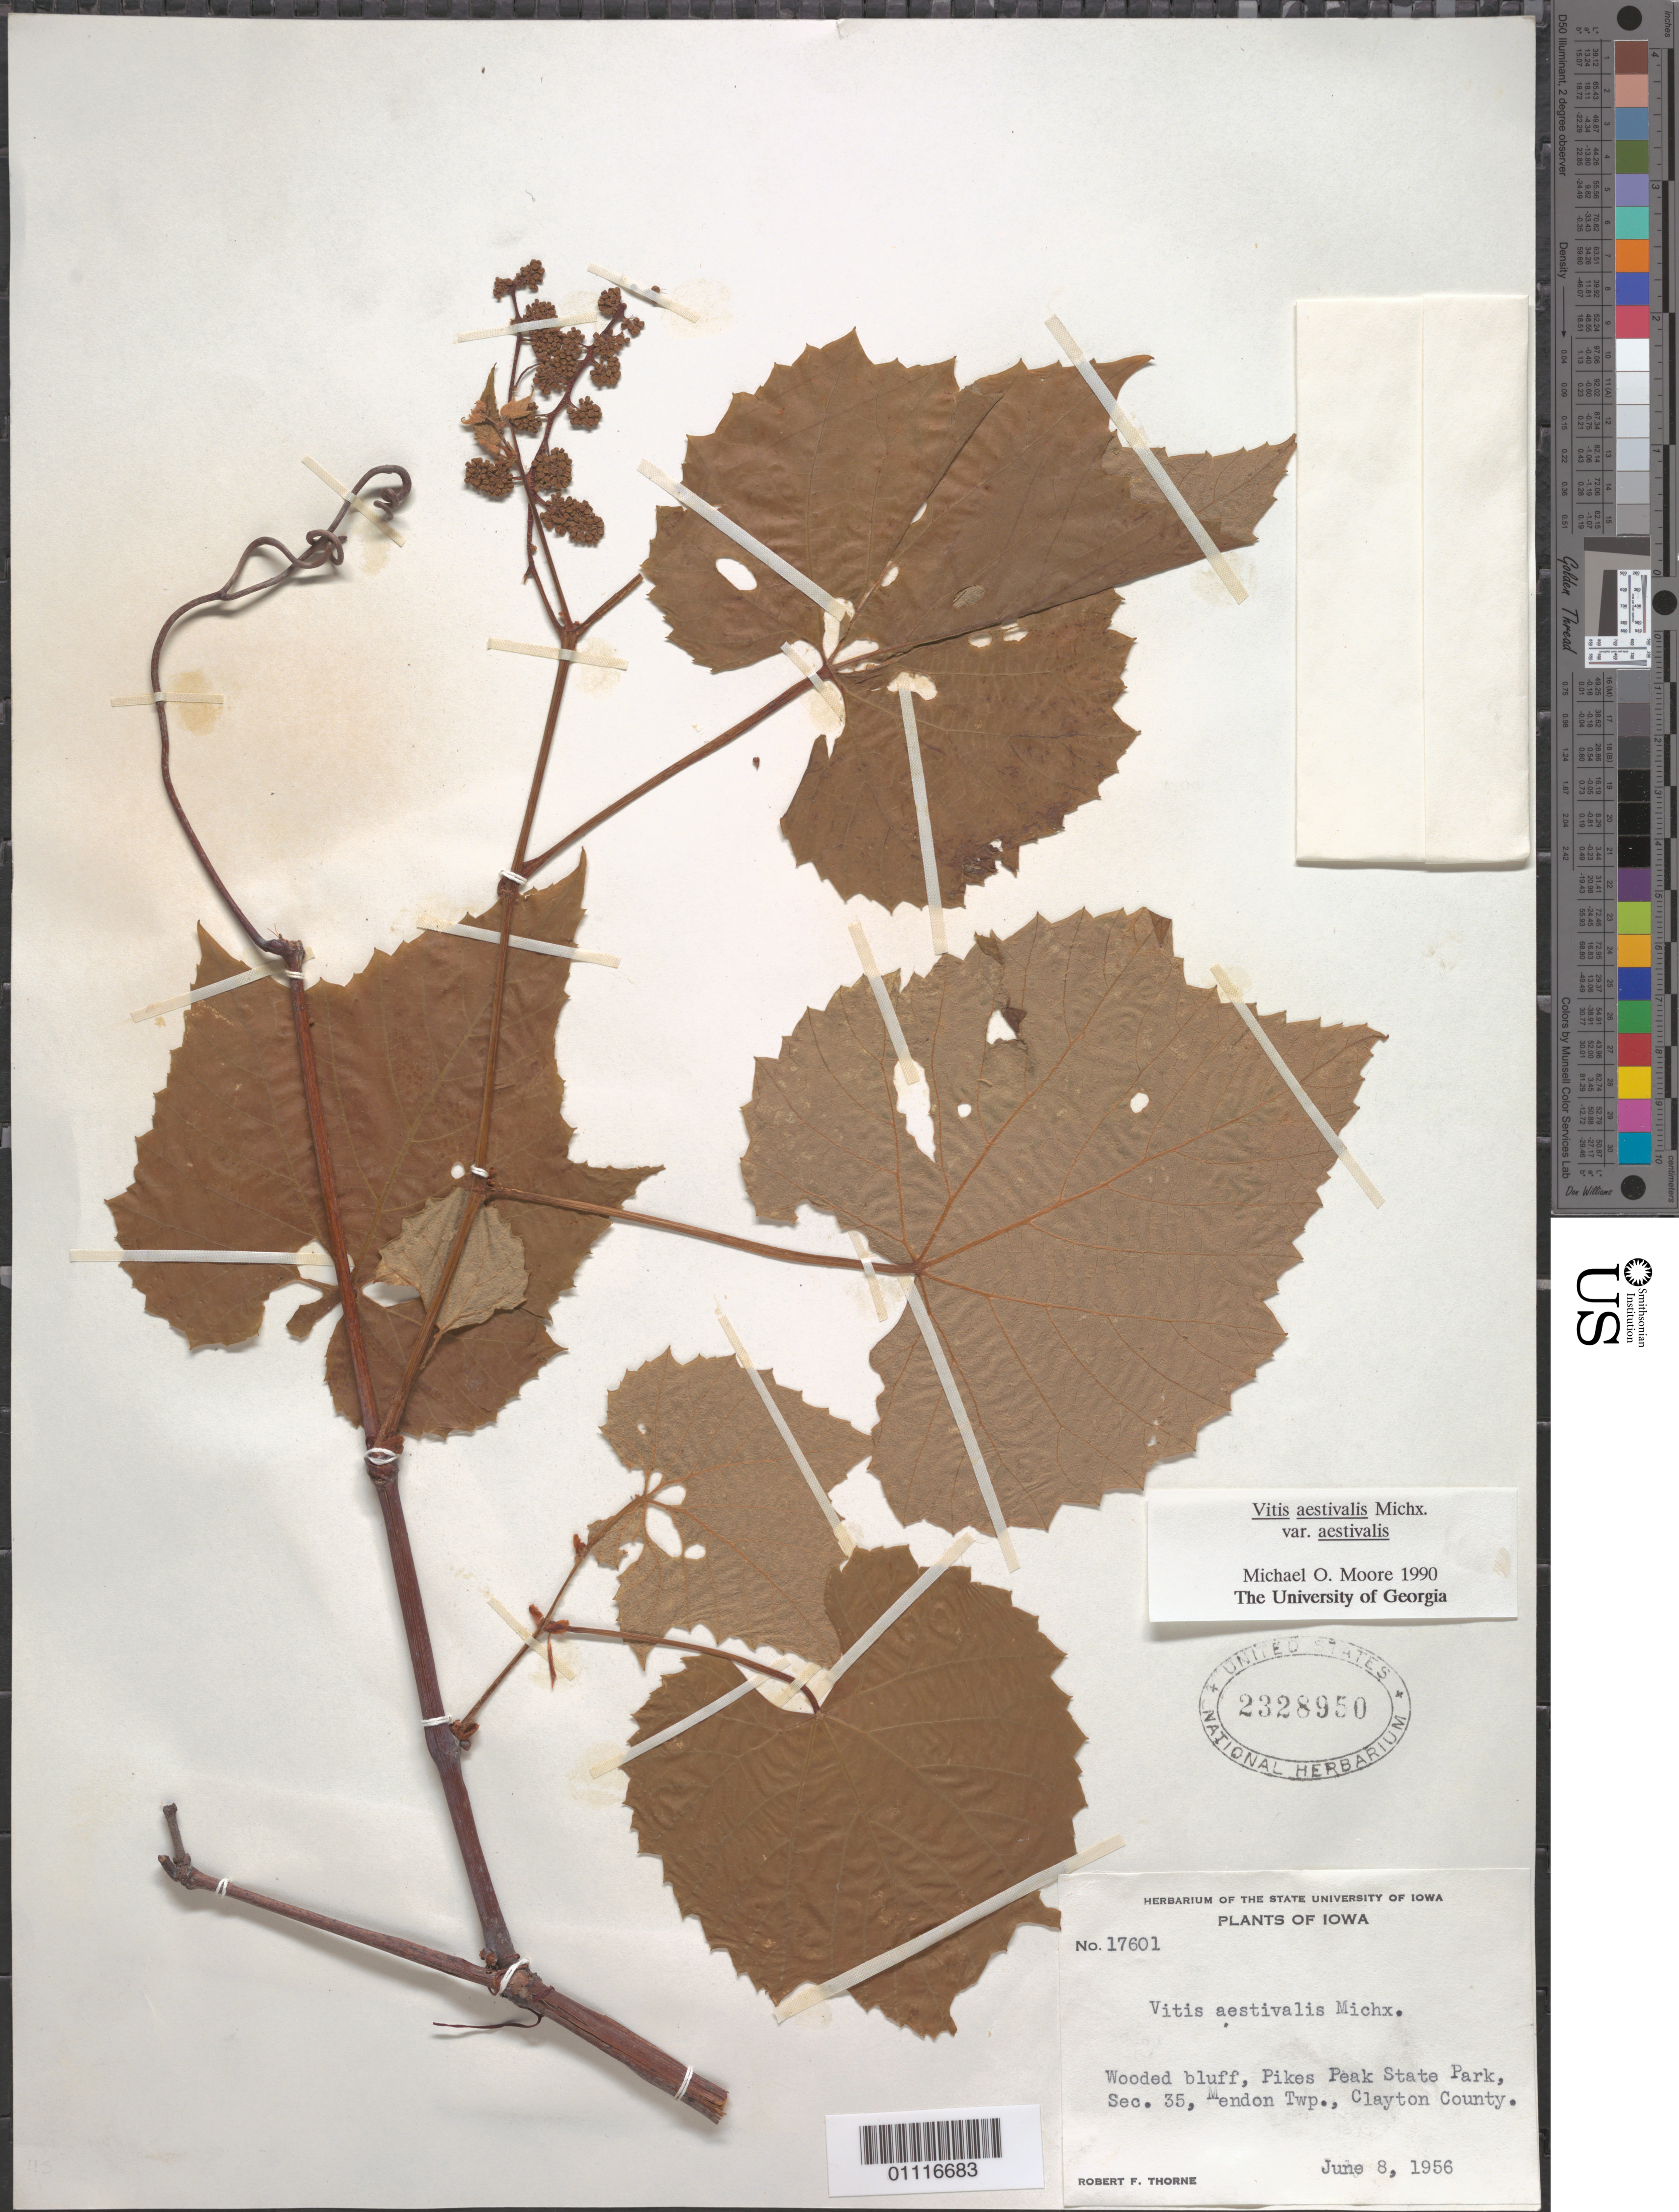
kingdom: Plantae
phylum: Tracheophyta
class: Magnoliopsida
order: Vitales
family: Vitaceae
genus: Vitis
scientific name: Vitis aestivalis var. aestivalis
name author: Michx.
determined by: Moore, M. O.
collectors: R. Throne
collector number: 17601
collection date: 1956-06-08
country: United States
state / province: Iowa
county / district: Clayton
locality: Wooded bluff, Pikes Peak State Park, sec. 35, Mendon Twp.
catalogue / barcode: US 2328950